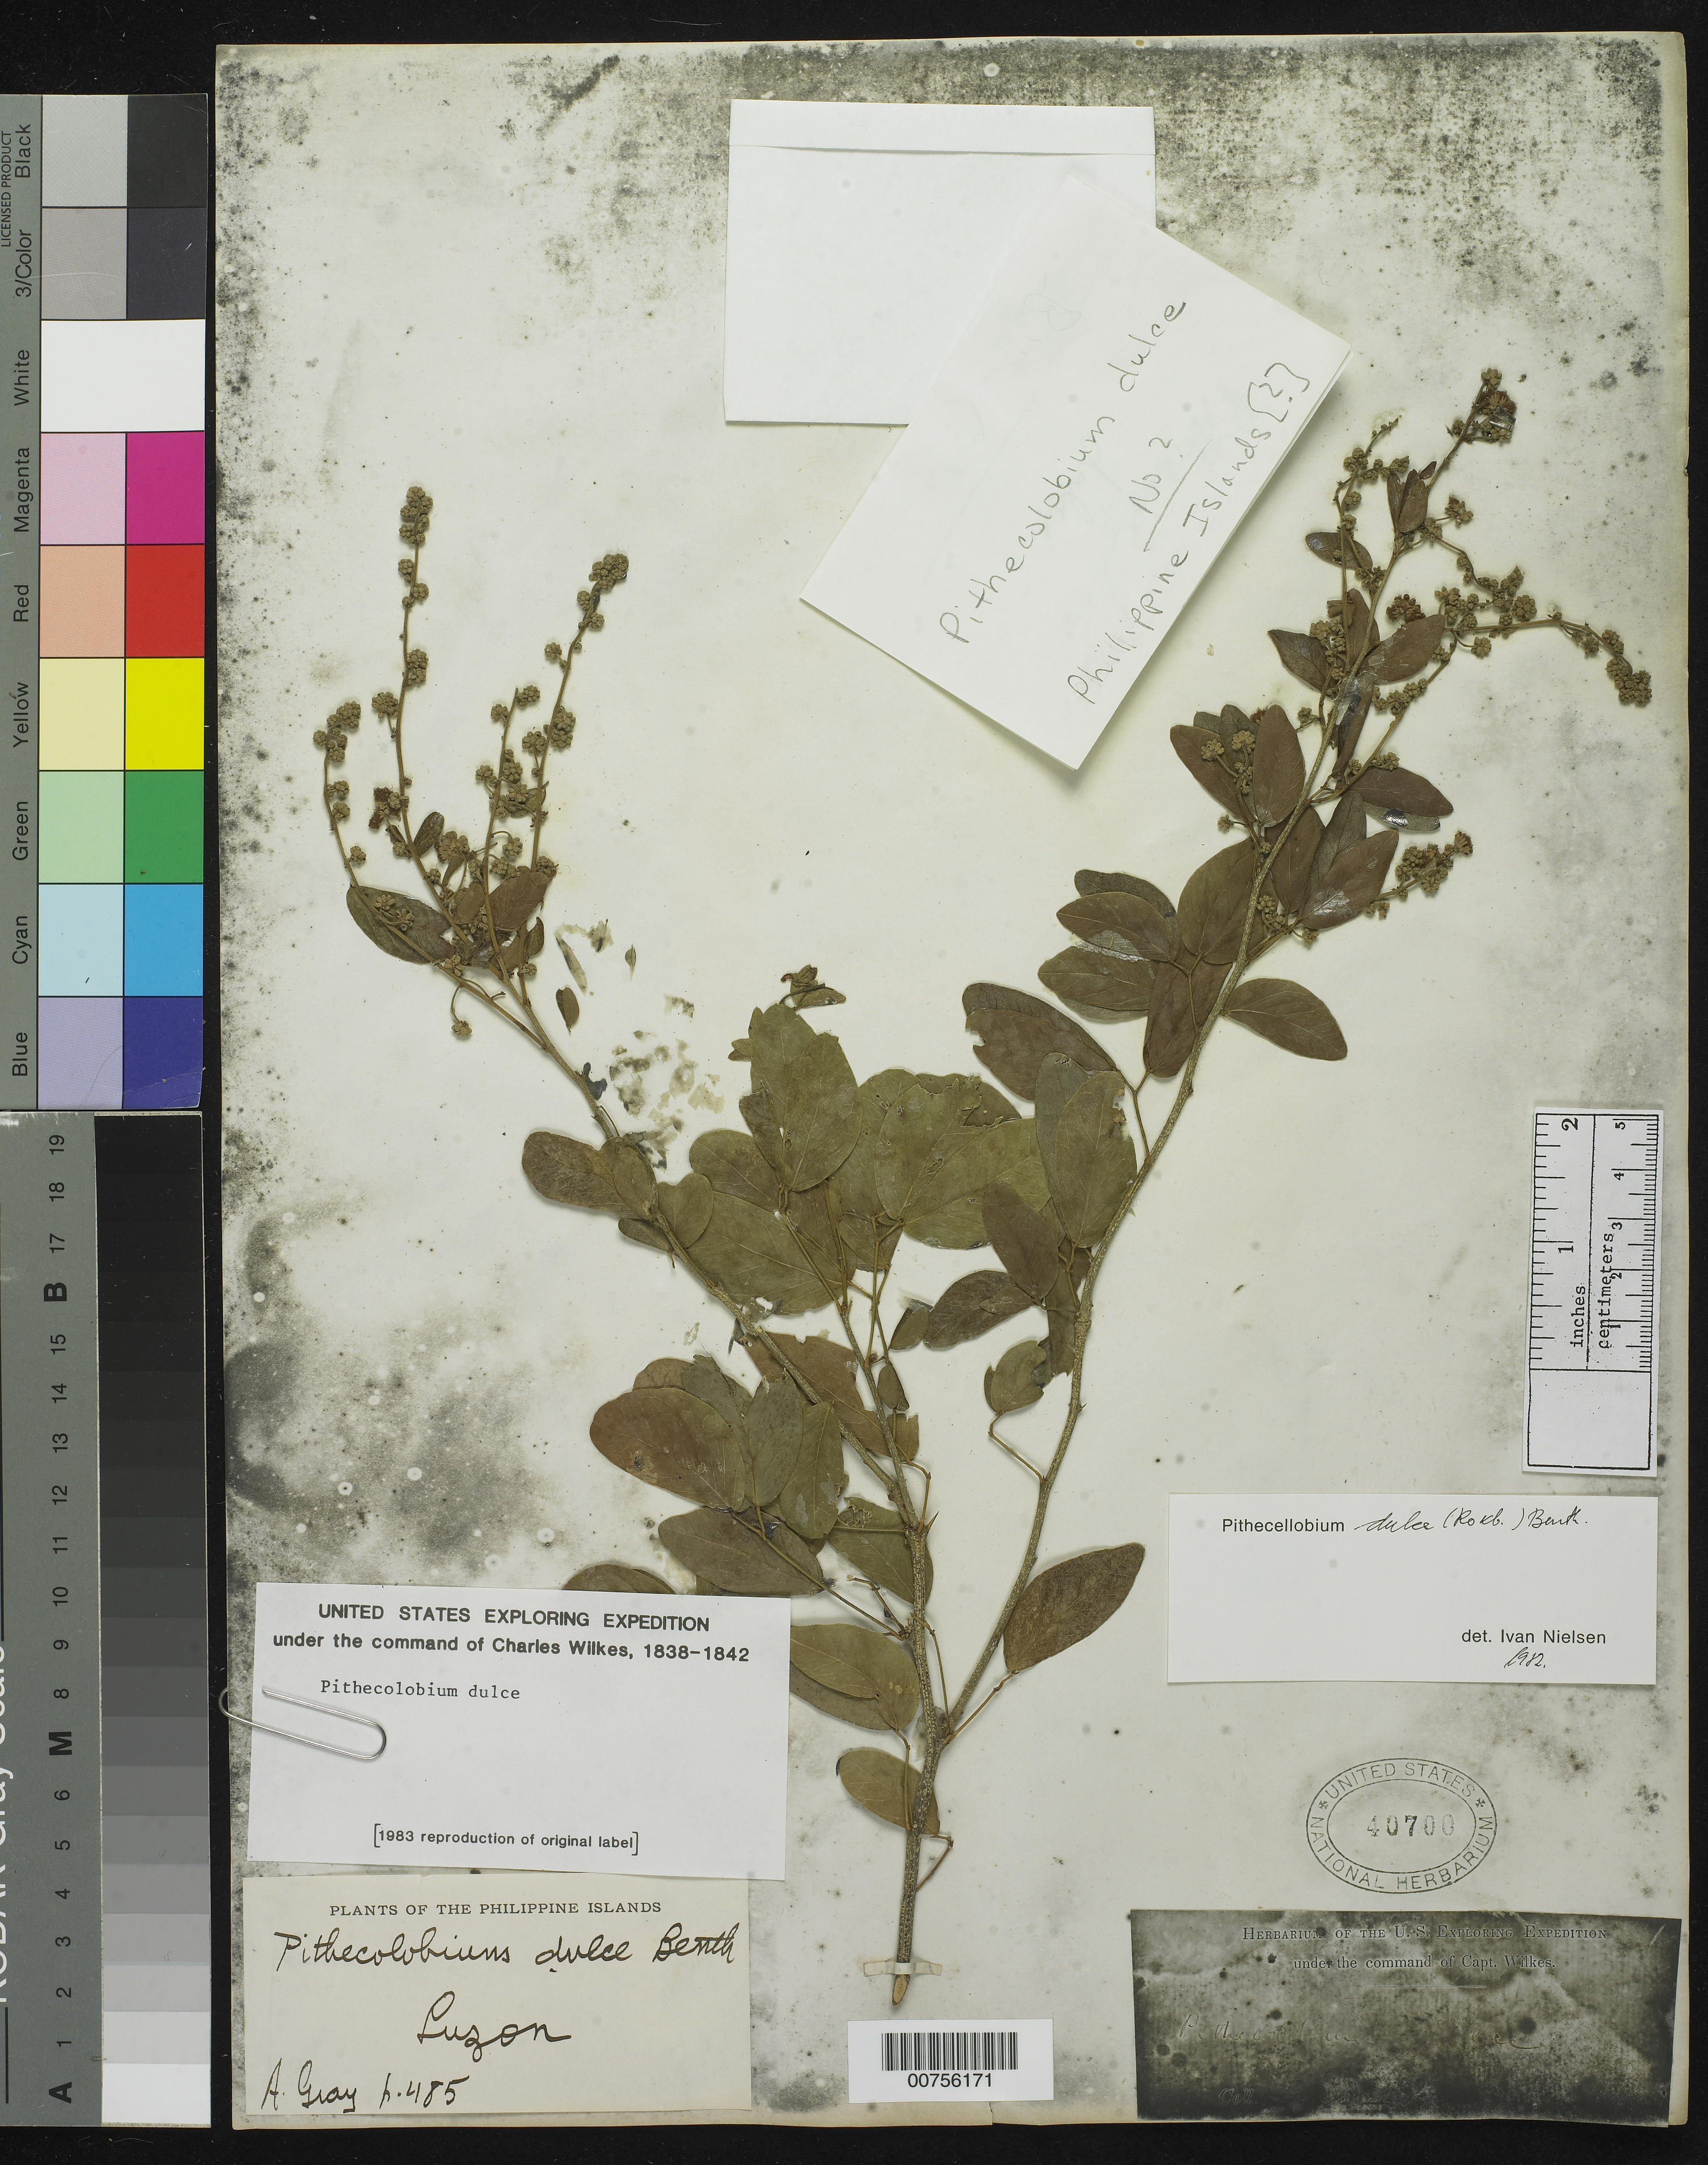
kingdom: Plantae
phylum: Tracheophyta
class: Magnoliopsida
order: Fabales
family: Fabaceae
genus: Pithecellobium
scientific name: Pithecellobium dulce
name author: (Roxb.) Benth.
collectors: Wilkes Explor. Exped.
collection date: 1838/1842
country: Philippines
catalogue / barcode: US 40700